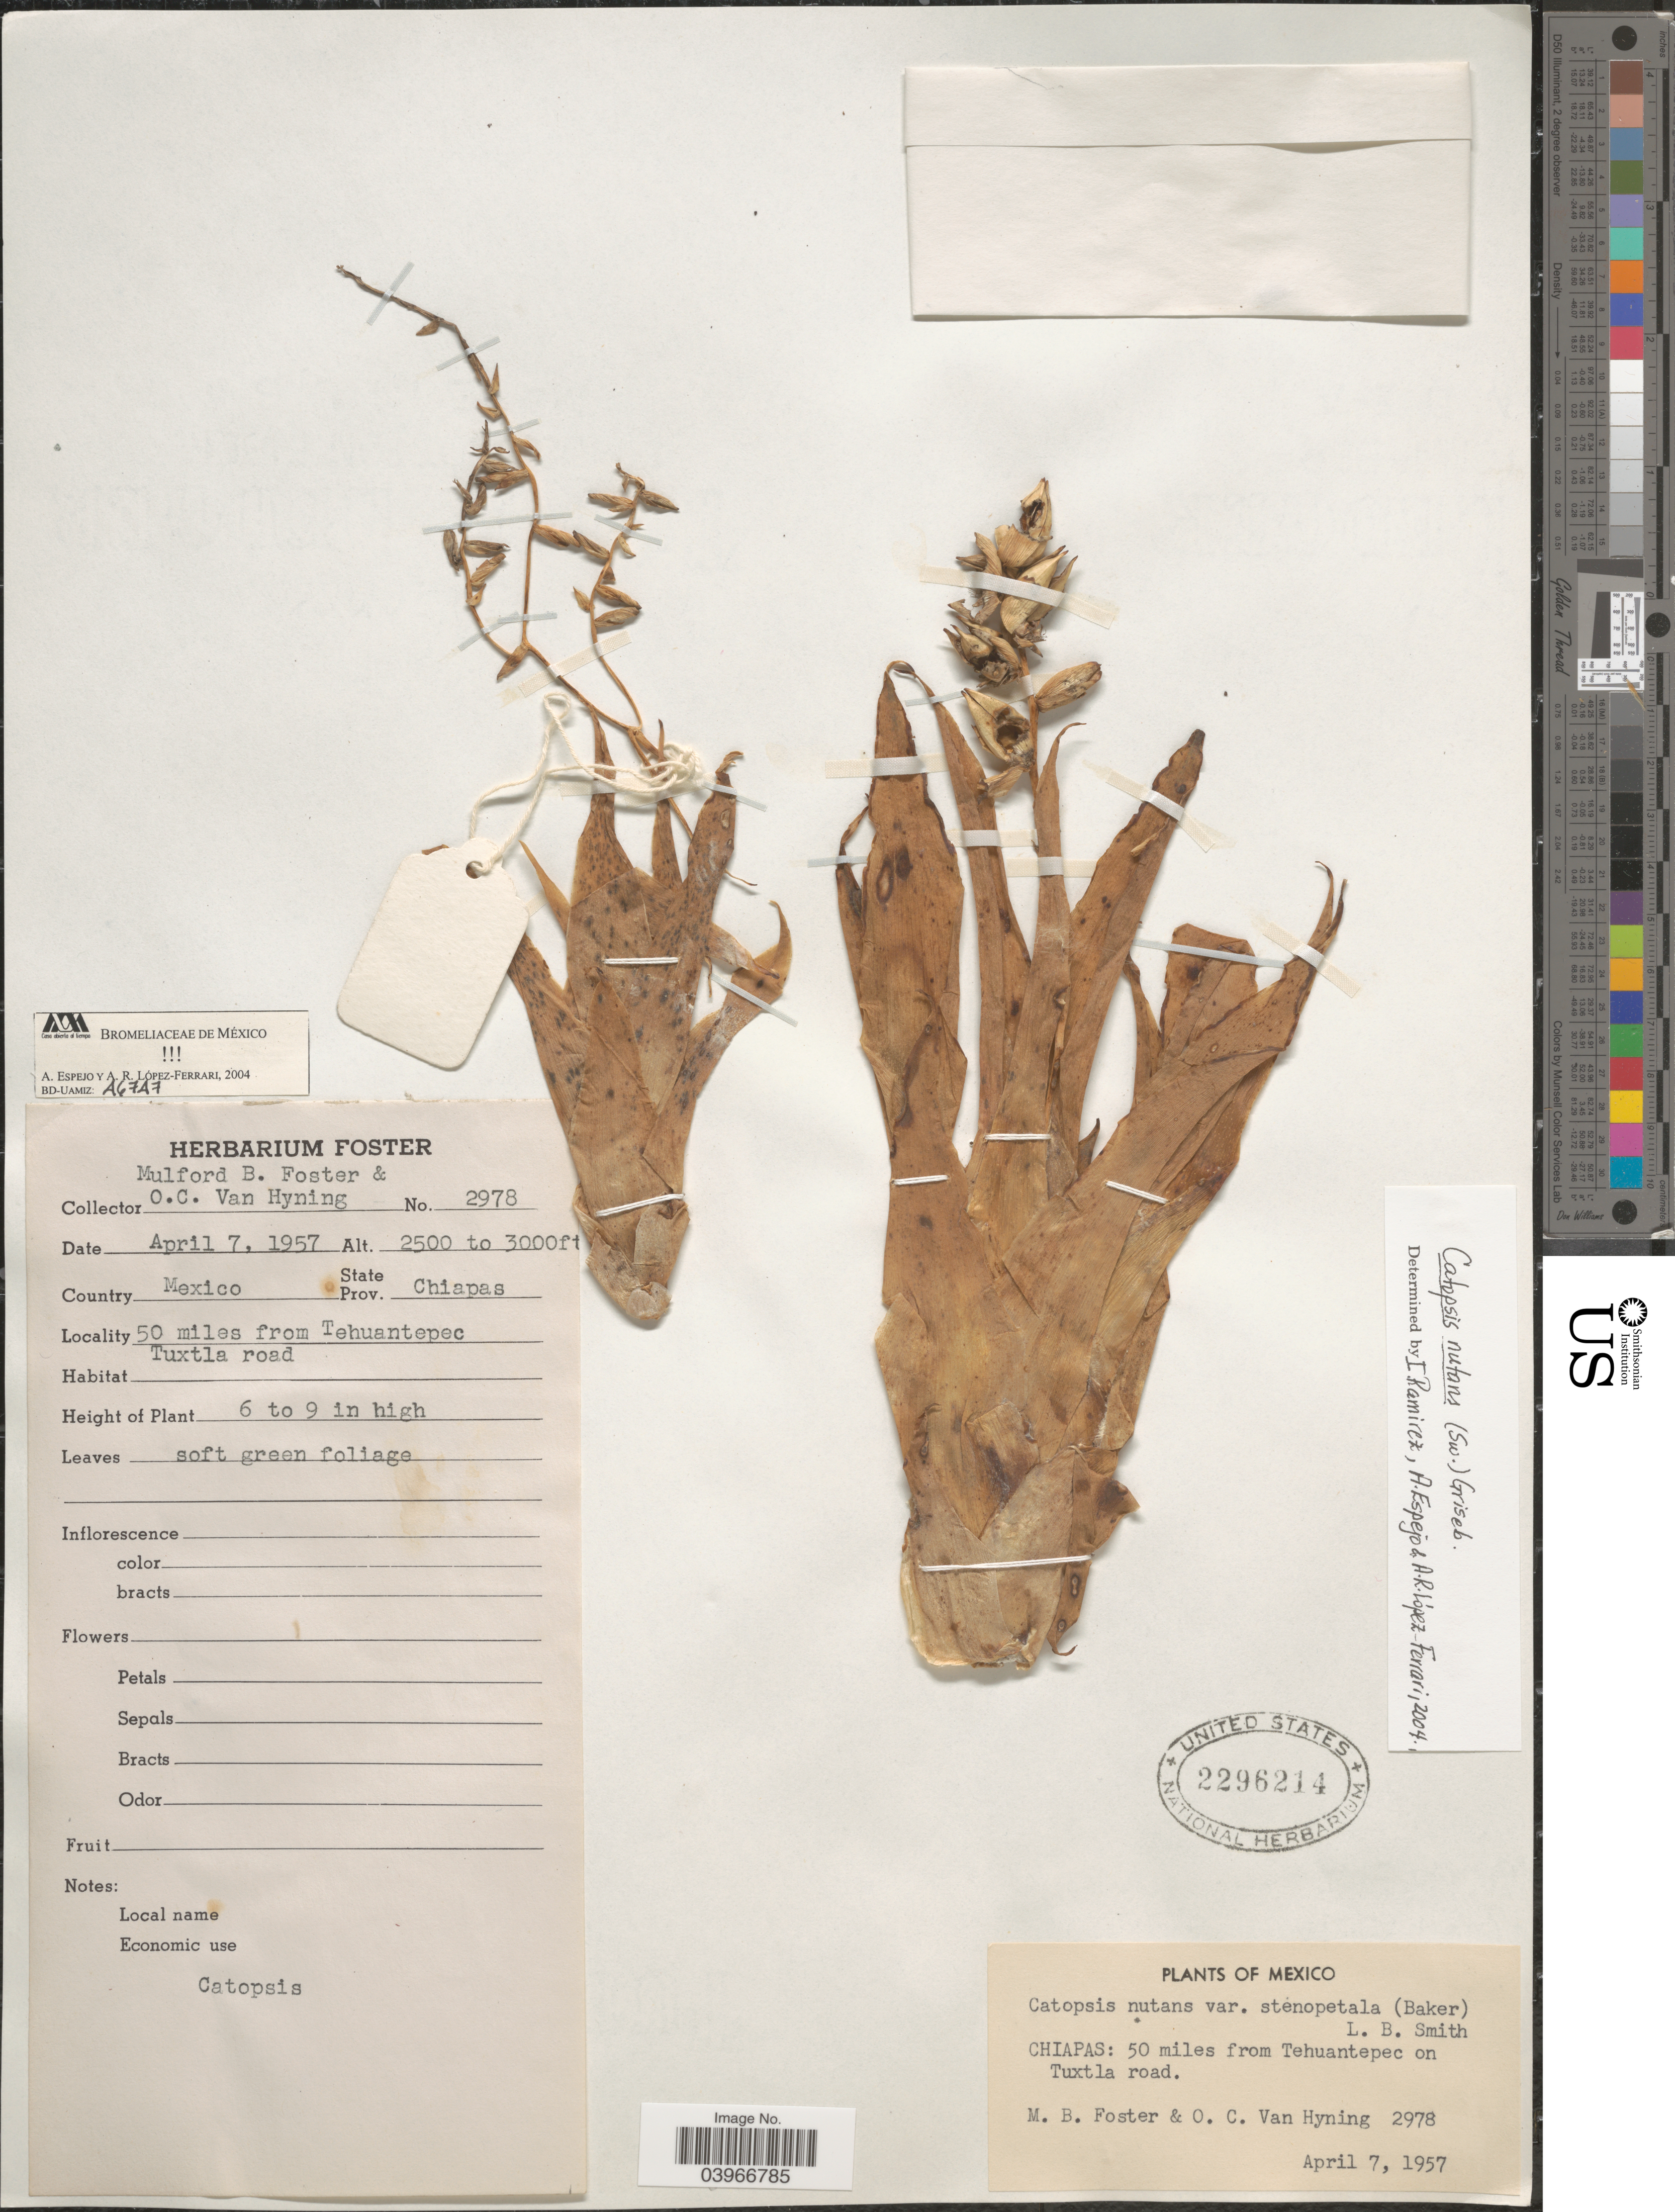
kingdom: Plantae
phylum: Tracheophyta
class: Liliopsida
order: Poales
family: Bromeliaceae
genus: Catopsis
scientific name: Catopsis nutans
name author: (Sw.) Griseb.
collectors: M. B. Foster & O. Van Hyning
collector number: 2978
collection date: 1957-04-07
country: Mexico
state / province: Chiapas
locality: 50 miles from Tehuantepec, Tuxtla road.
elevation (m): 762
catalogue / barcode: US 2296214